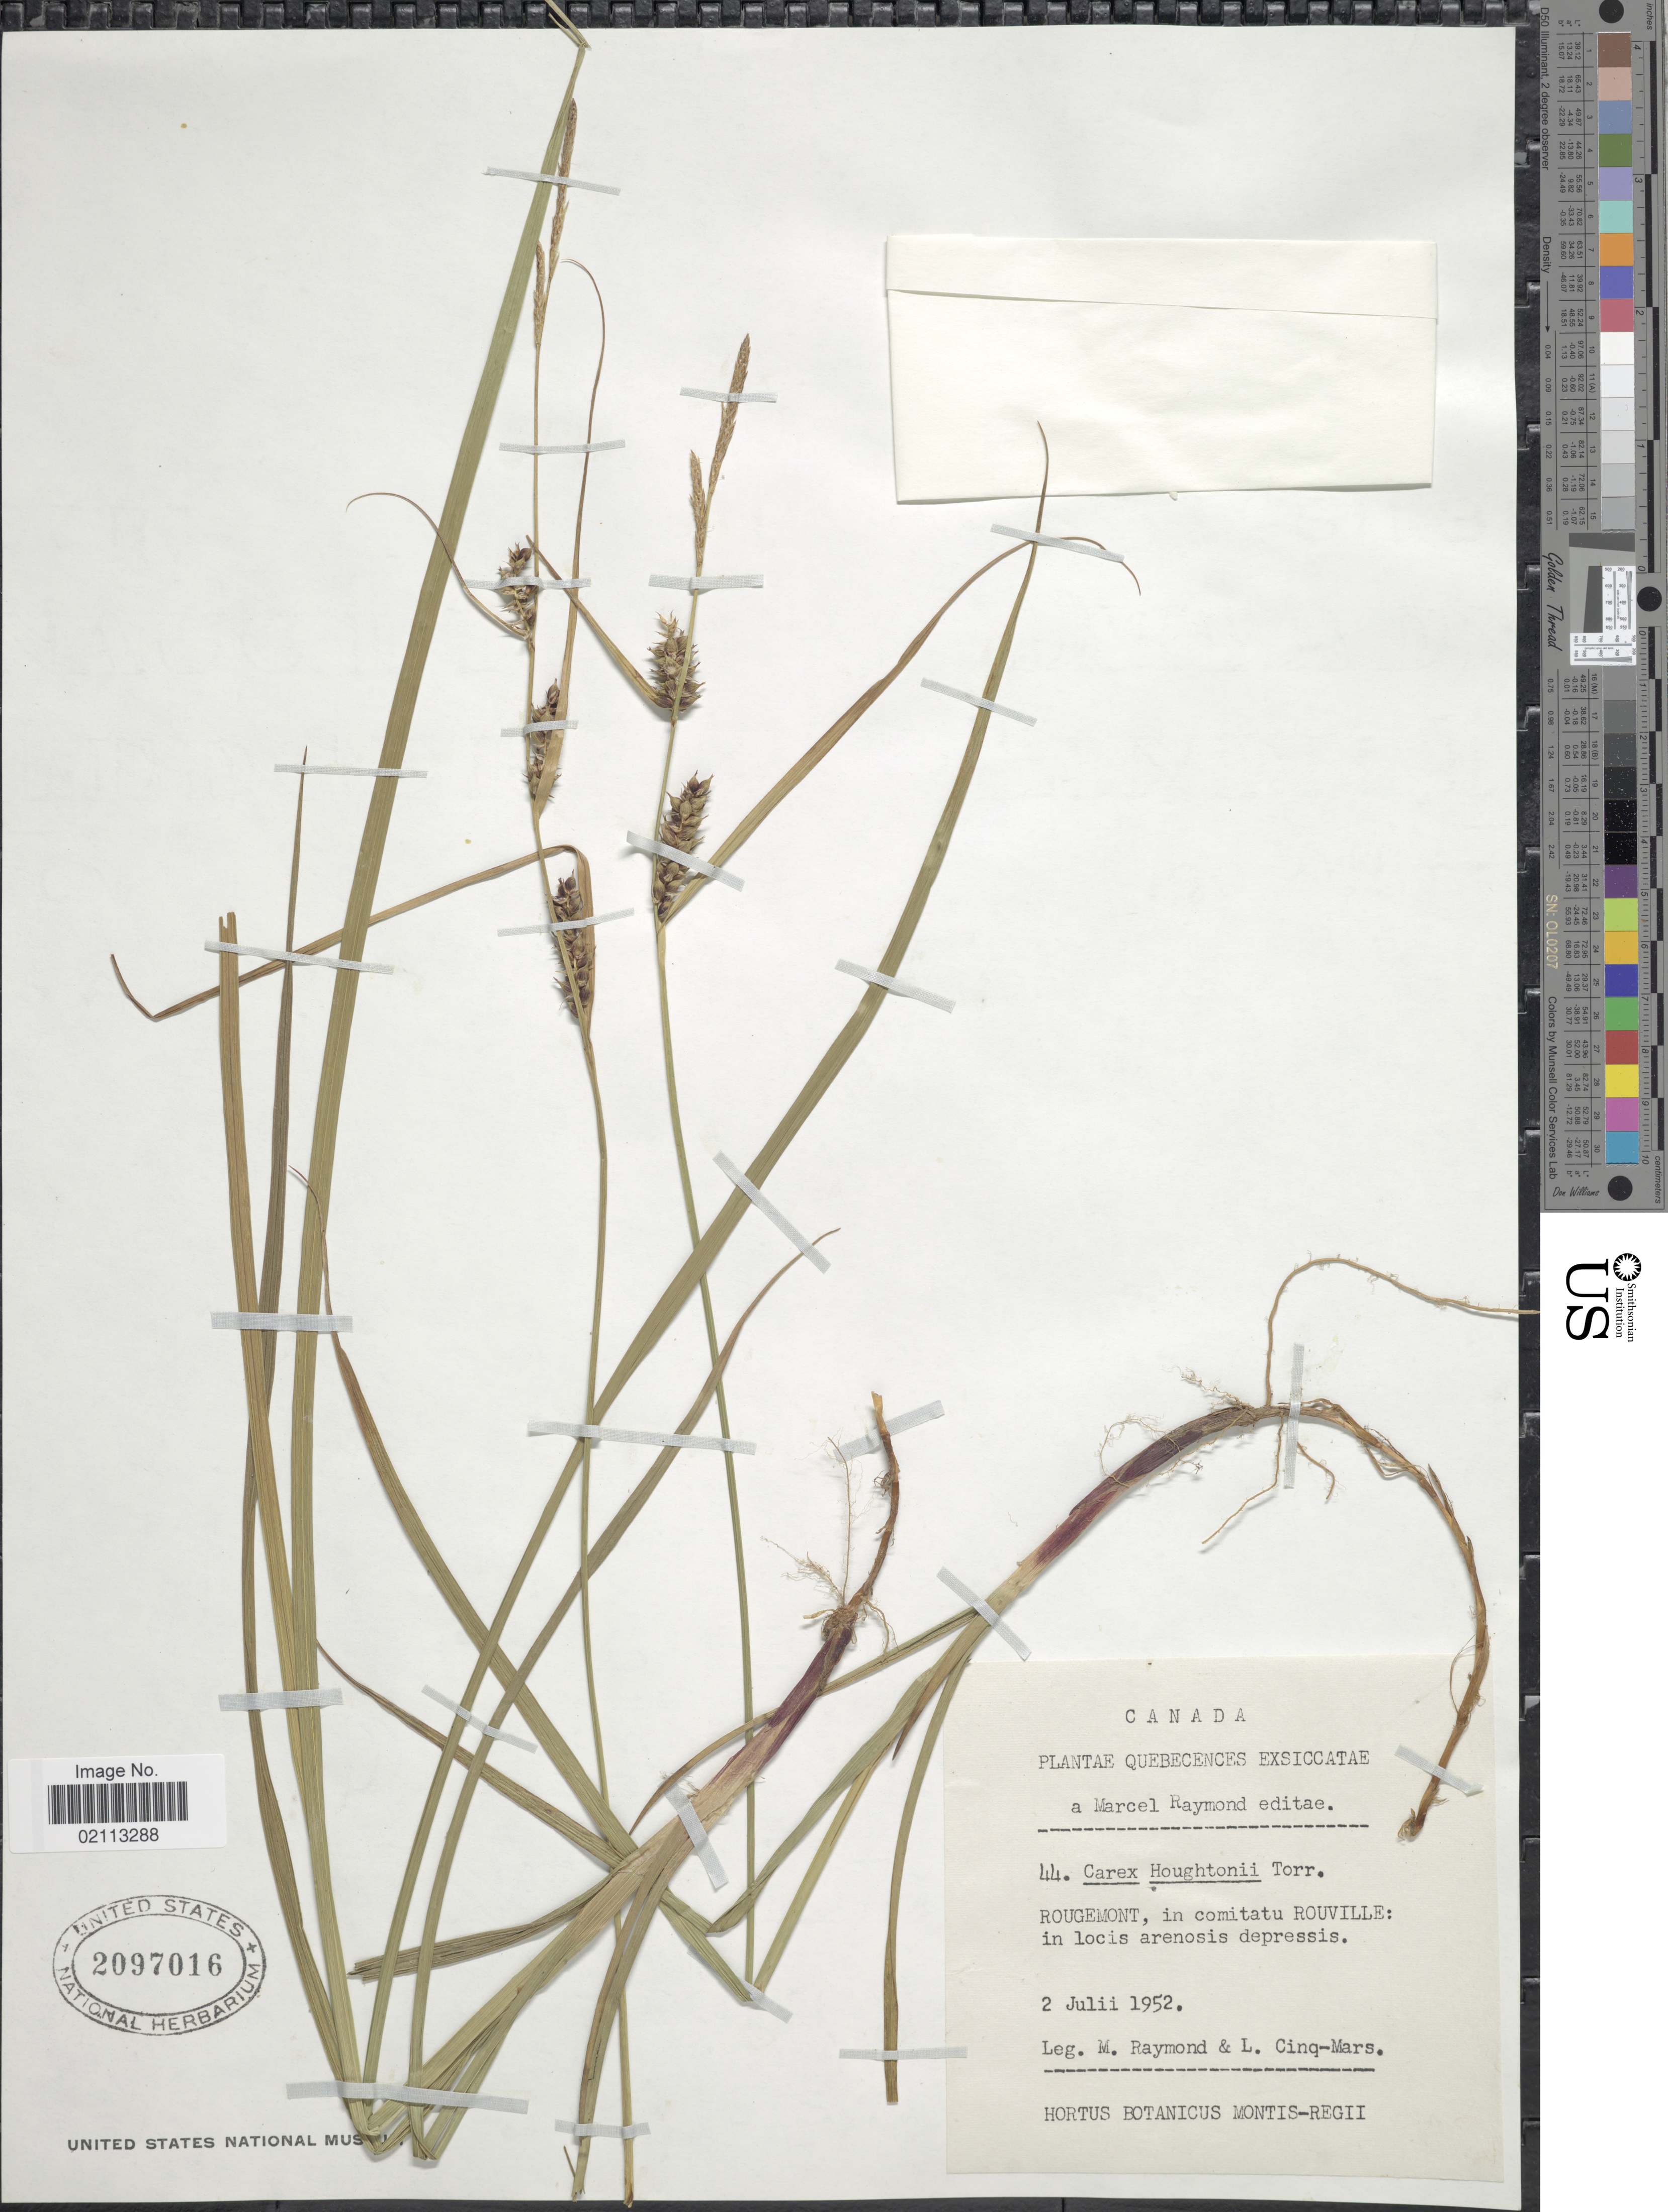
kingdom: Plantae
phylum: Tracheophyta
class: Liliopsida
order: Poales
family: Cyperaceae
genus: Carex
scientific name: Carex houghtoniana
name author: Torr. ex Dewey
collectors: M. Raymond & L. Cinq-Mars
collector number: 44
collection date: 1952-07-02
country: Canada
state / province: Quebec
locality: Rougemont, in comitatu Rouville: in locis arenosis depressis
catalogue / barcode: US 2097016